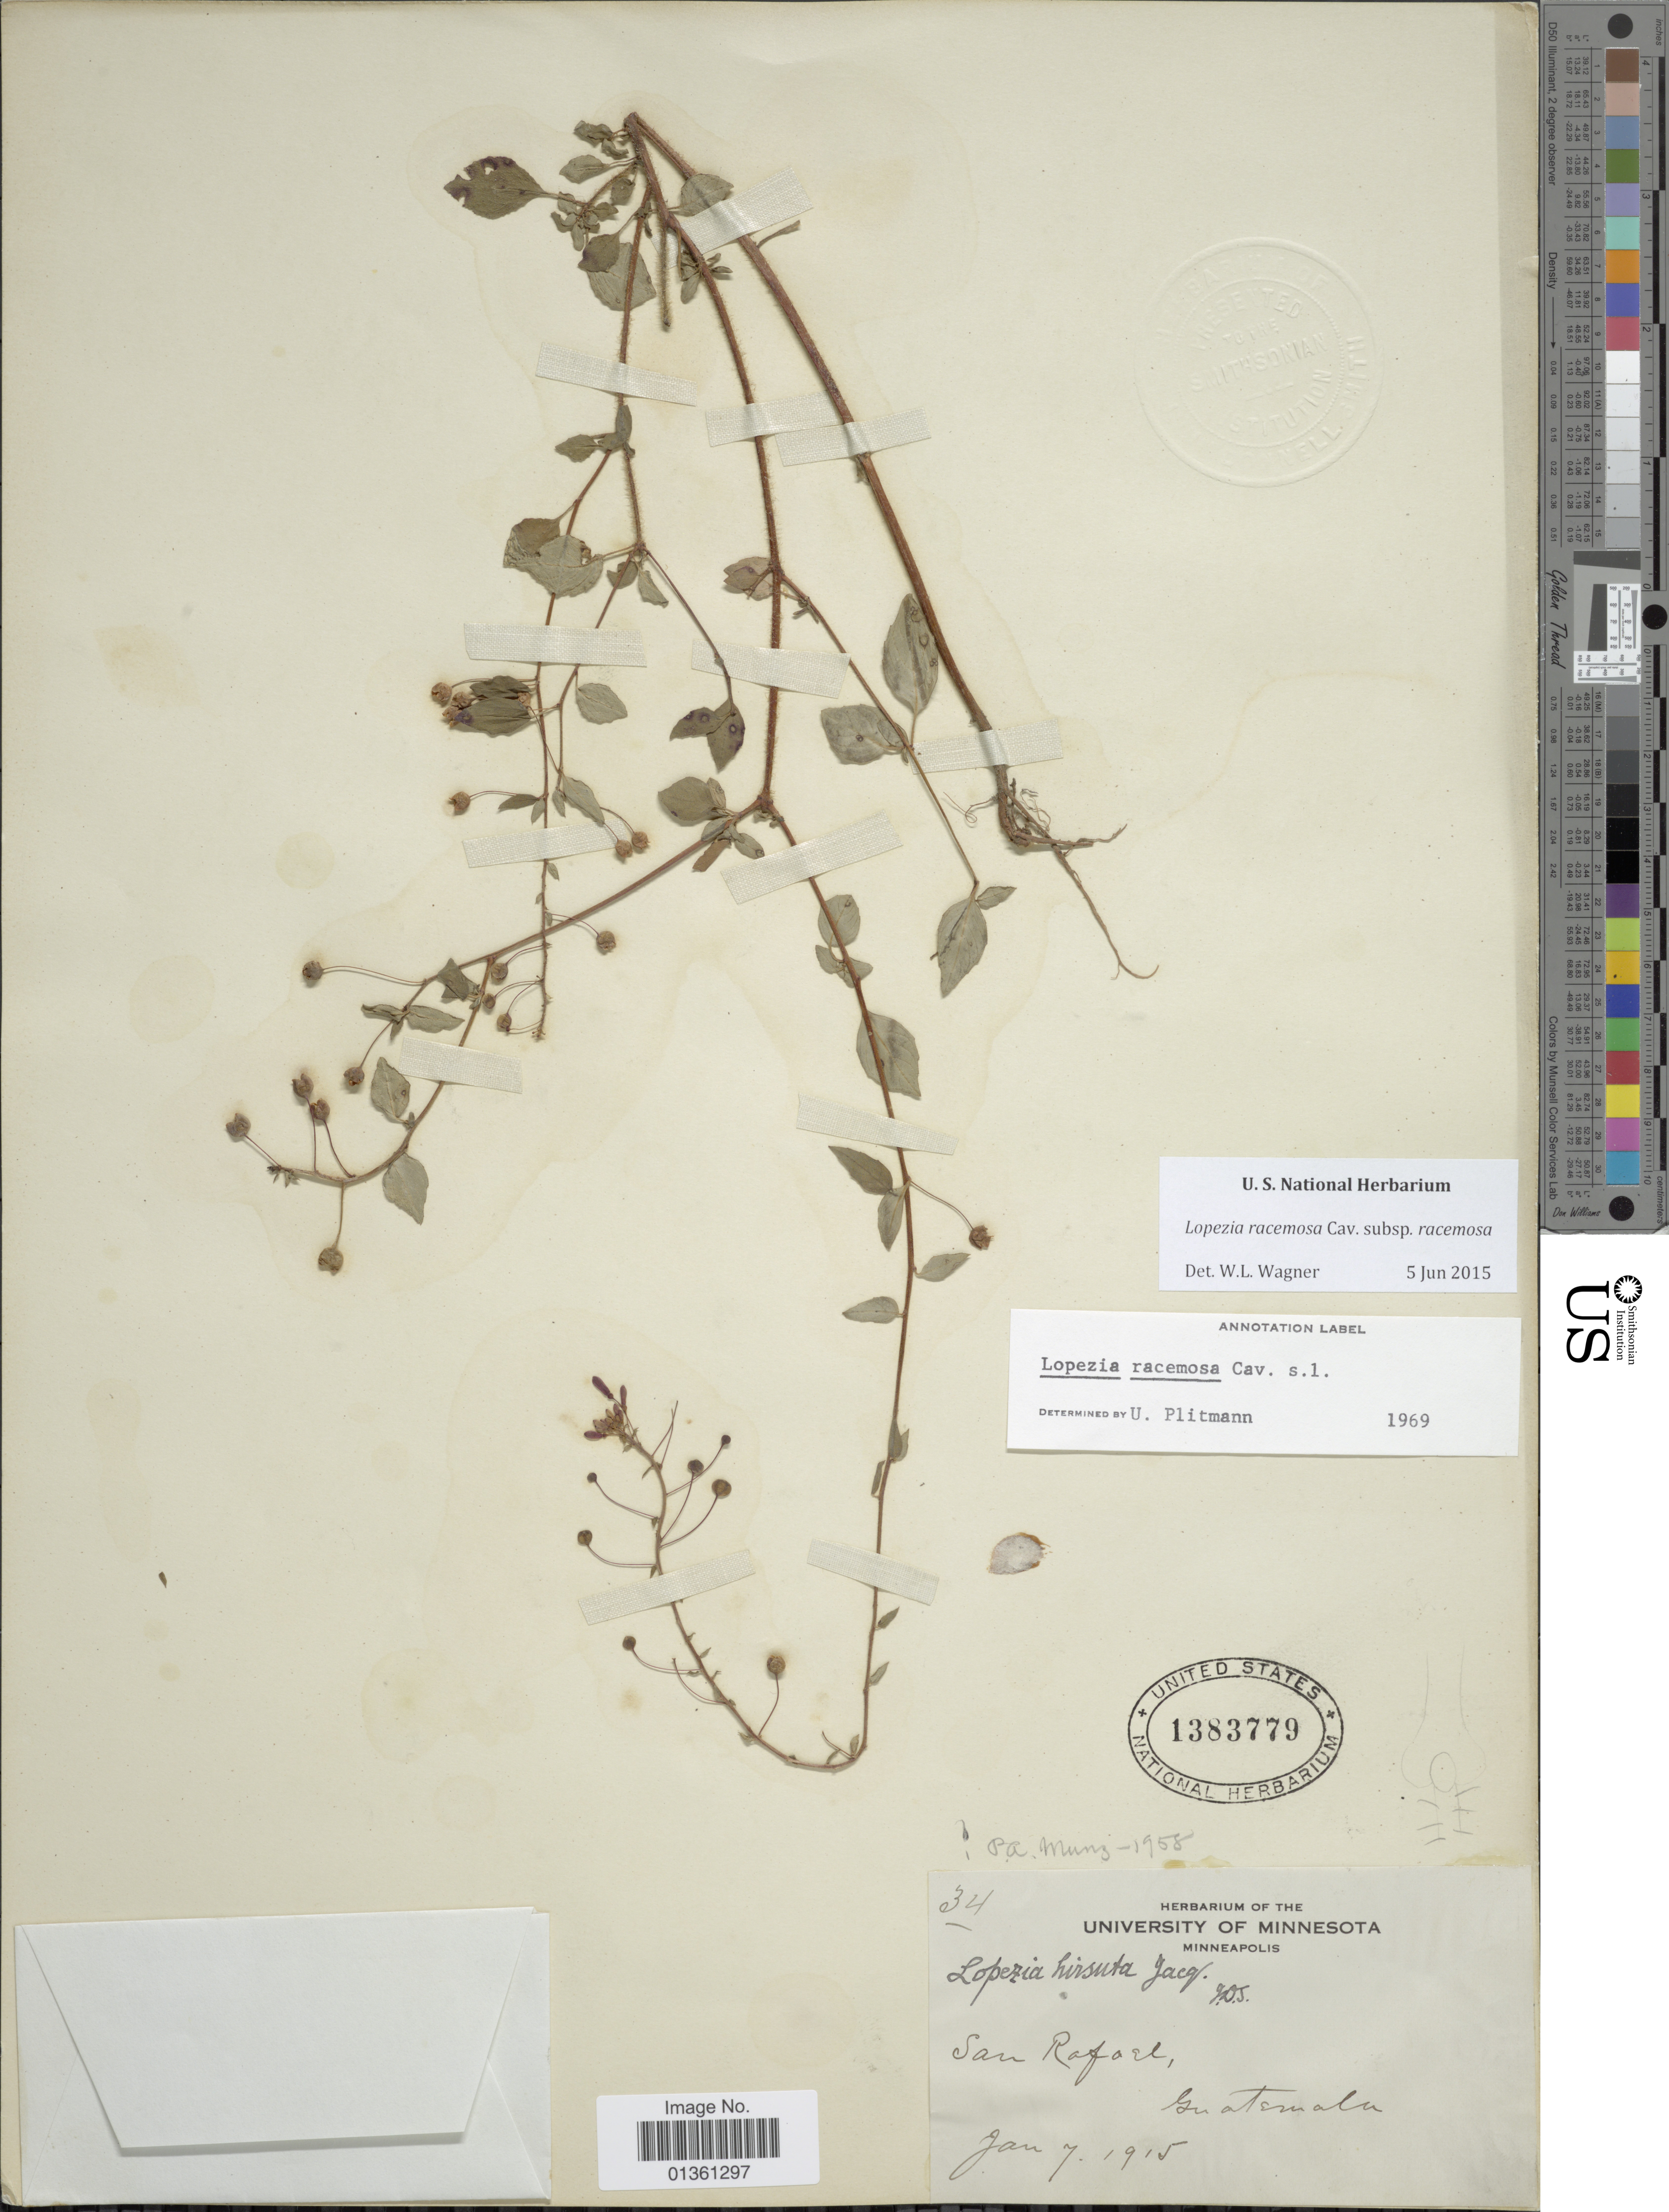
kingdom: Plantae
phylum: Tracheophyta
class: Magnoliopsida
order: Myrtales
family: Onagraceae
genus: Lopezia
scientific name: Lopezia racemosa subsp. racemosa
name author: Cav.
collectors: University of Minnesota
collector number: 34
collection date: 1915-01-07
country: Guatemala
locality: San Rafael.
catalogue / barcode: US 1383779